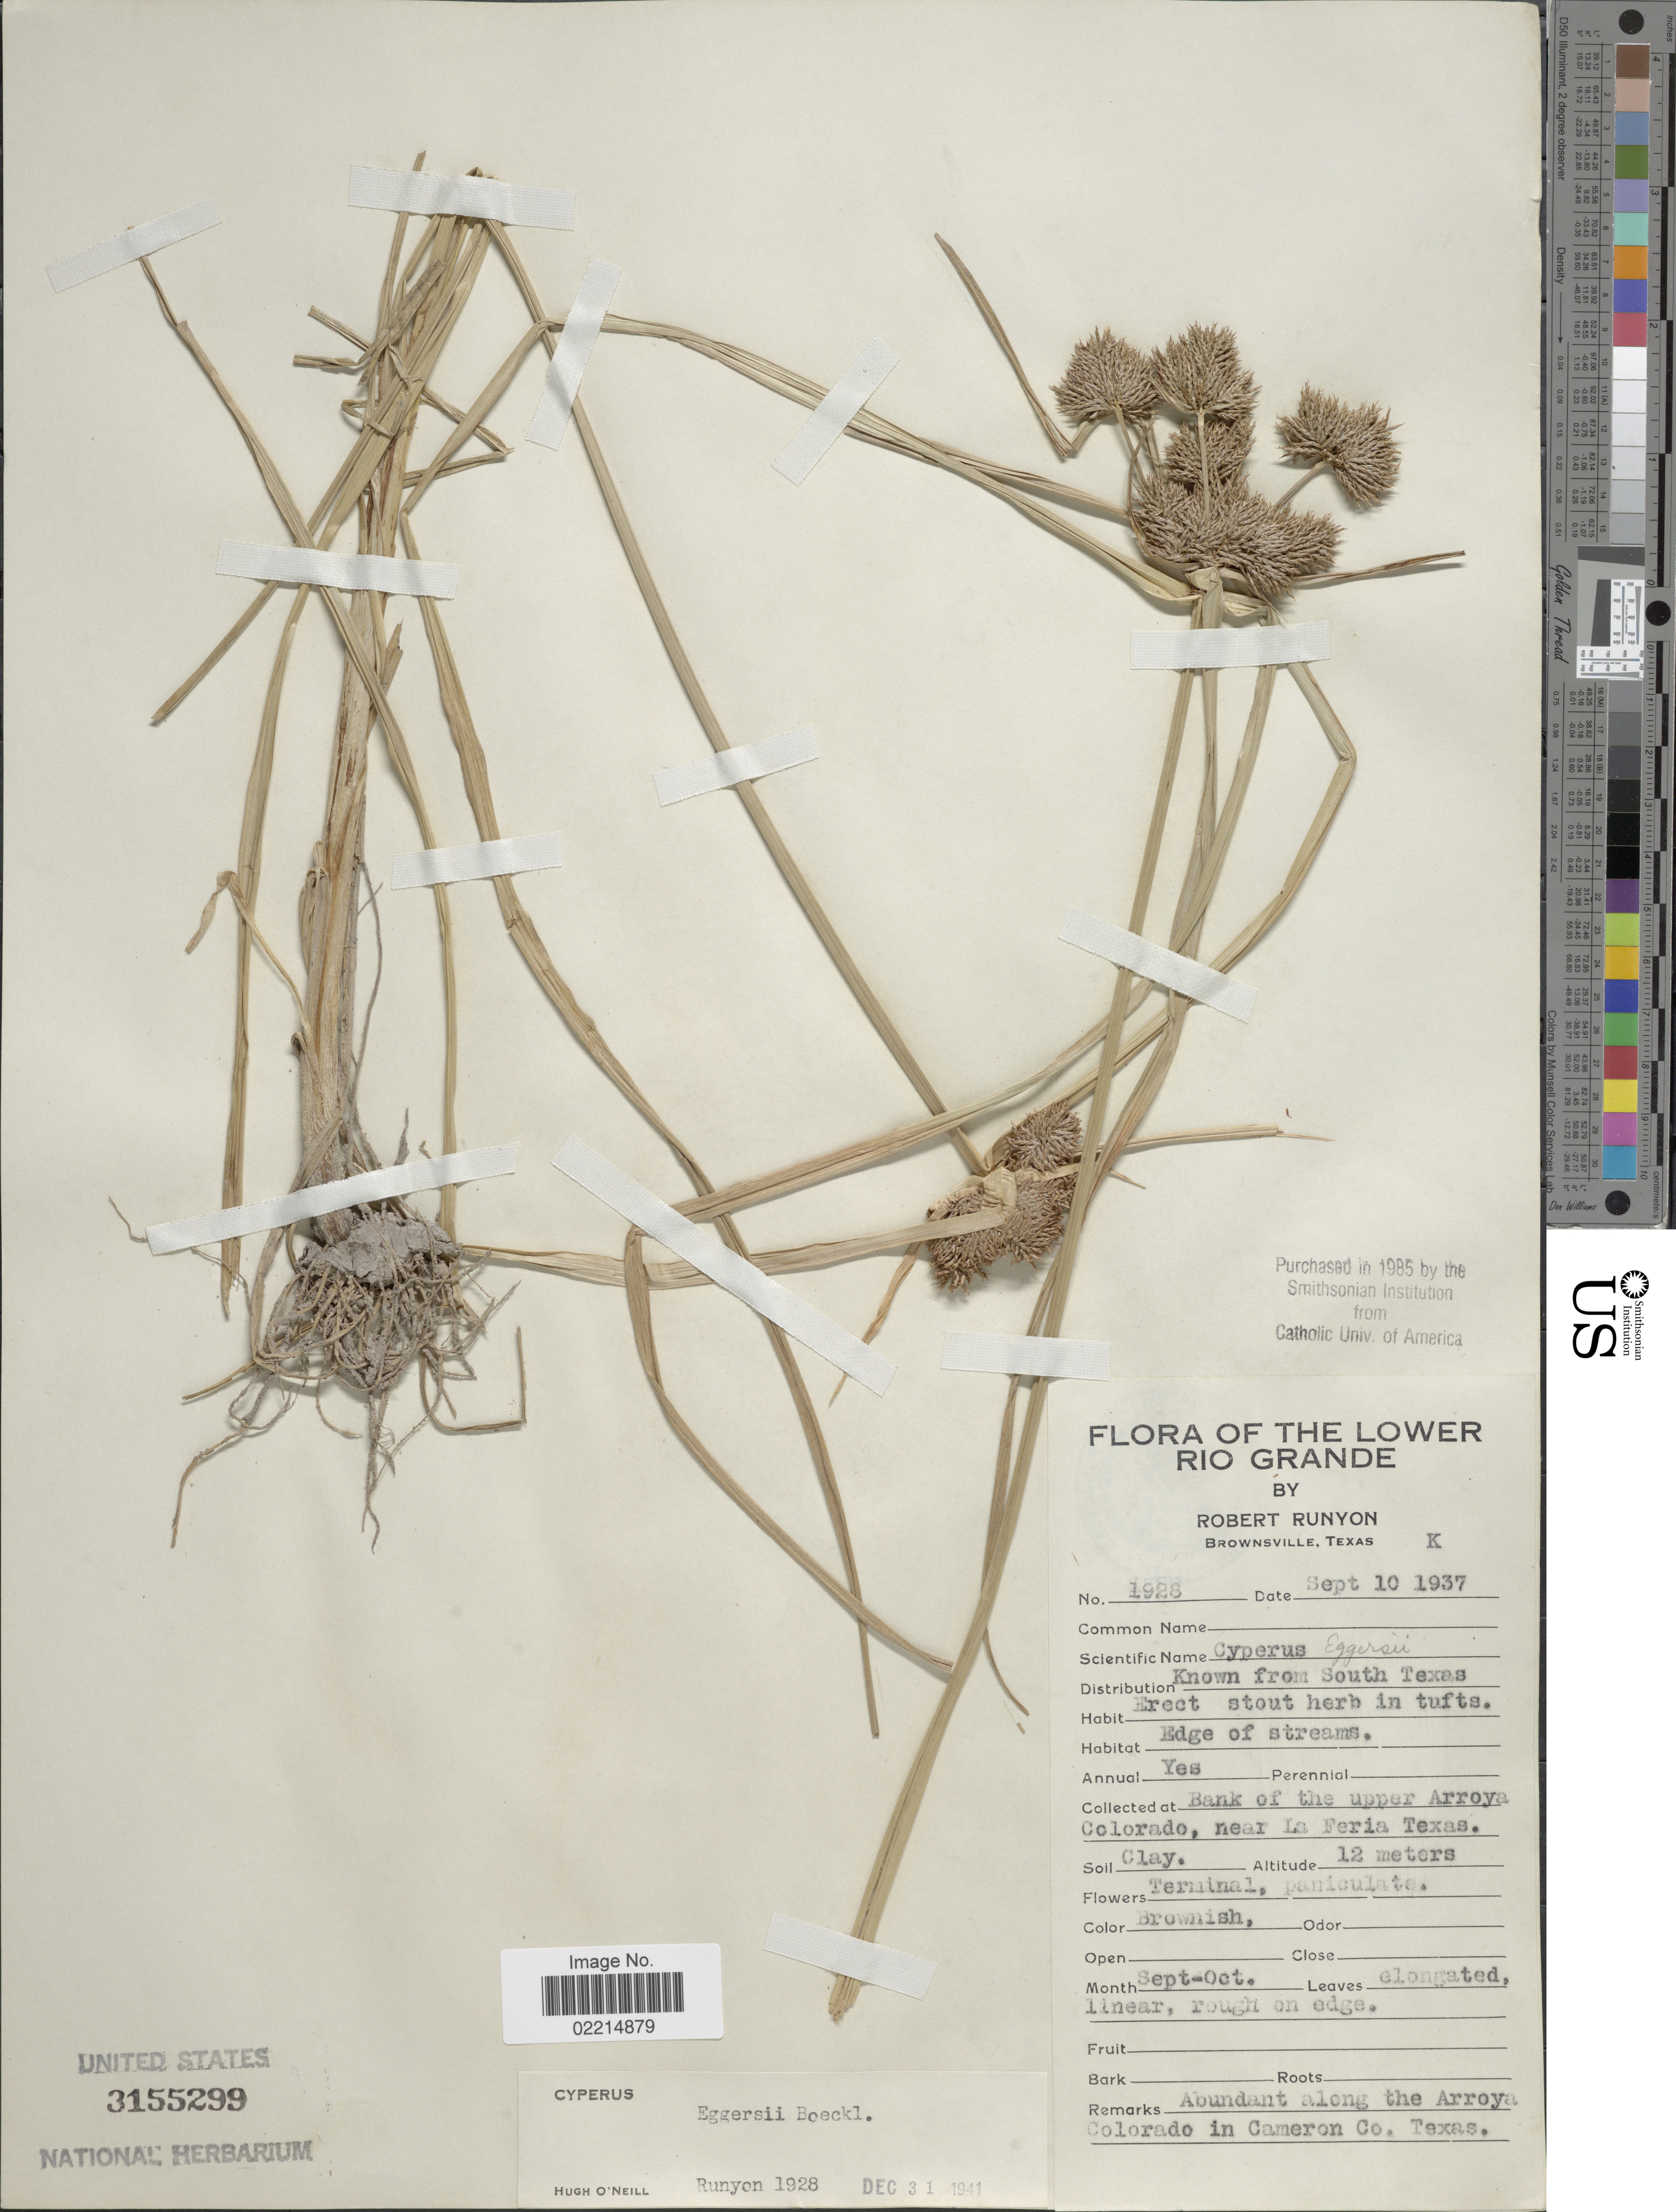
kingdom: Plantae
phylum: Tracheophyta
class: Liliopsida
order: Poales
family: Cyperaceae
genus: Cyperus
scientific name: Cyperus eggersii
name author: Boeckeler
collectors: R. Runyon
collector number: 1928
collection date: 1937-09-10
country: United States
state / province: Texas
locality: Lower Rio Grande, edge of stream, bank of the upper Arroya Colorado, near La Feria Texas, South Texas [unsure placement]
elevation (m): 12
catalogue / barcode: US 3155299